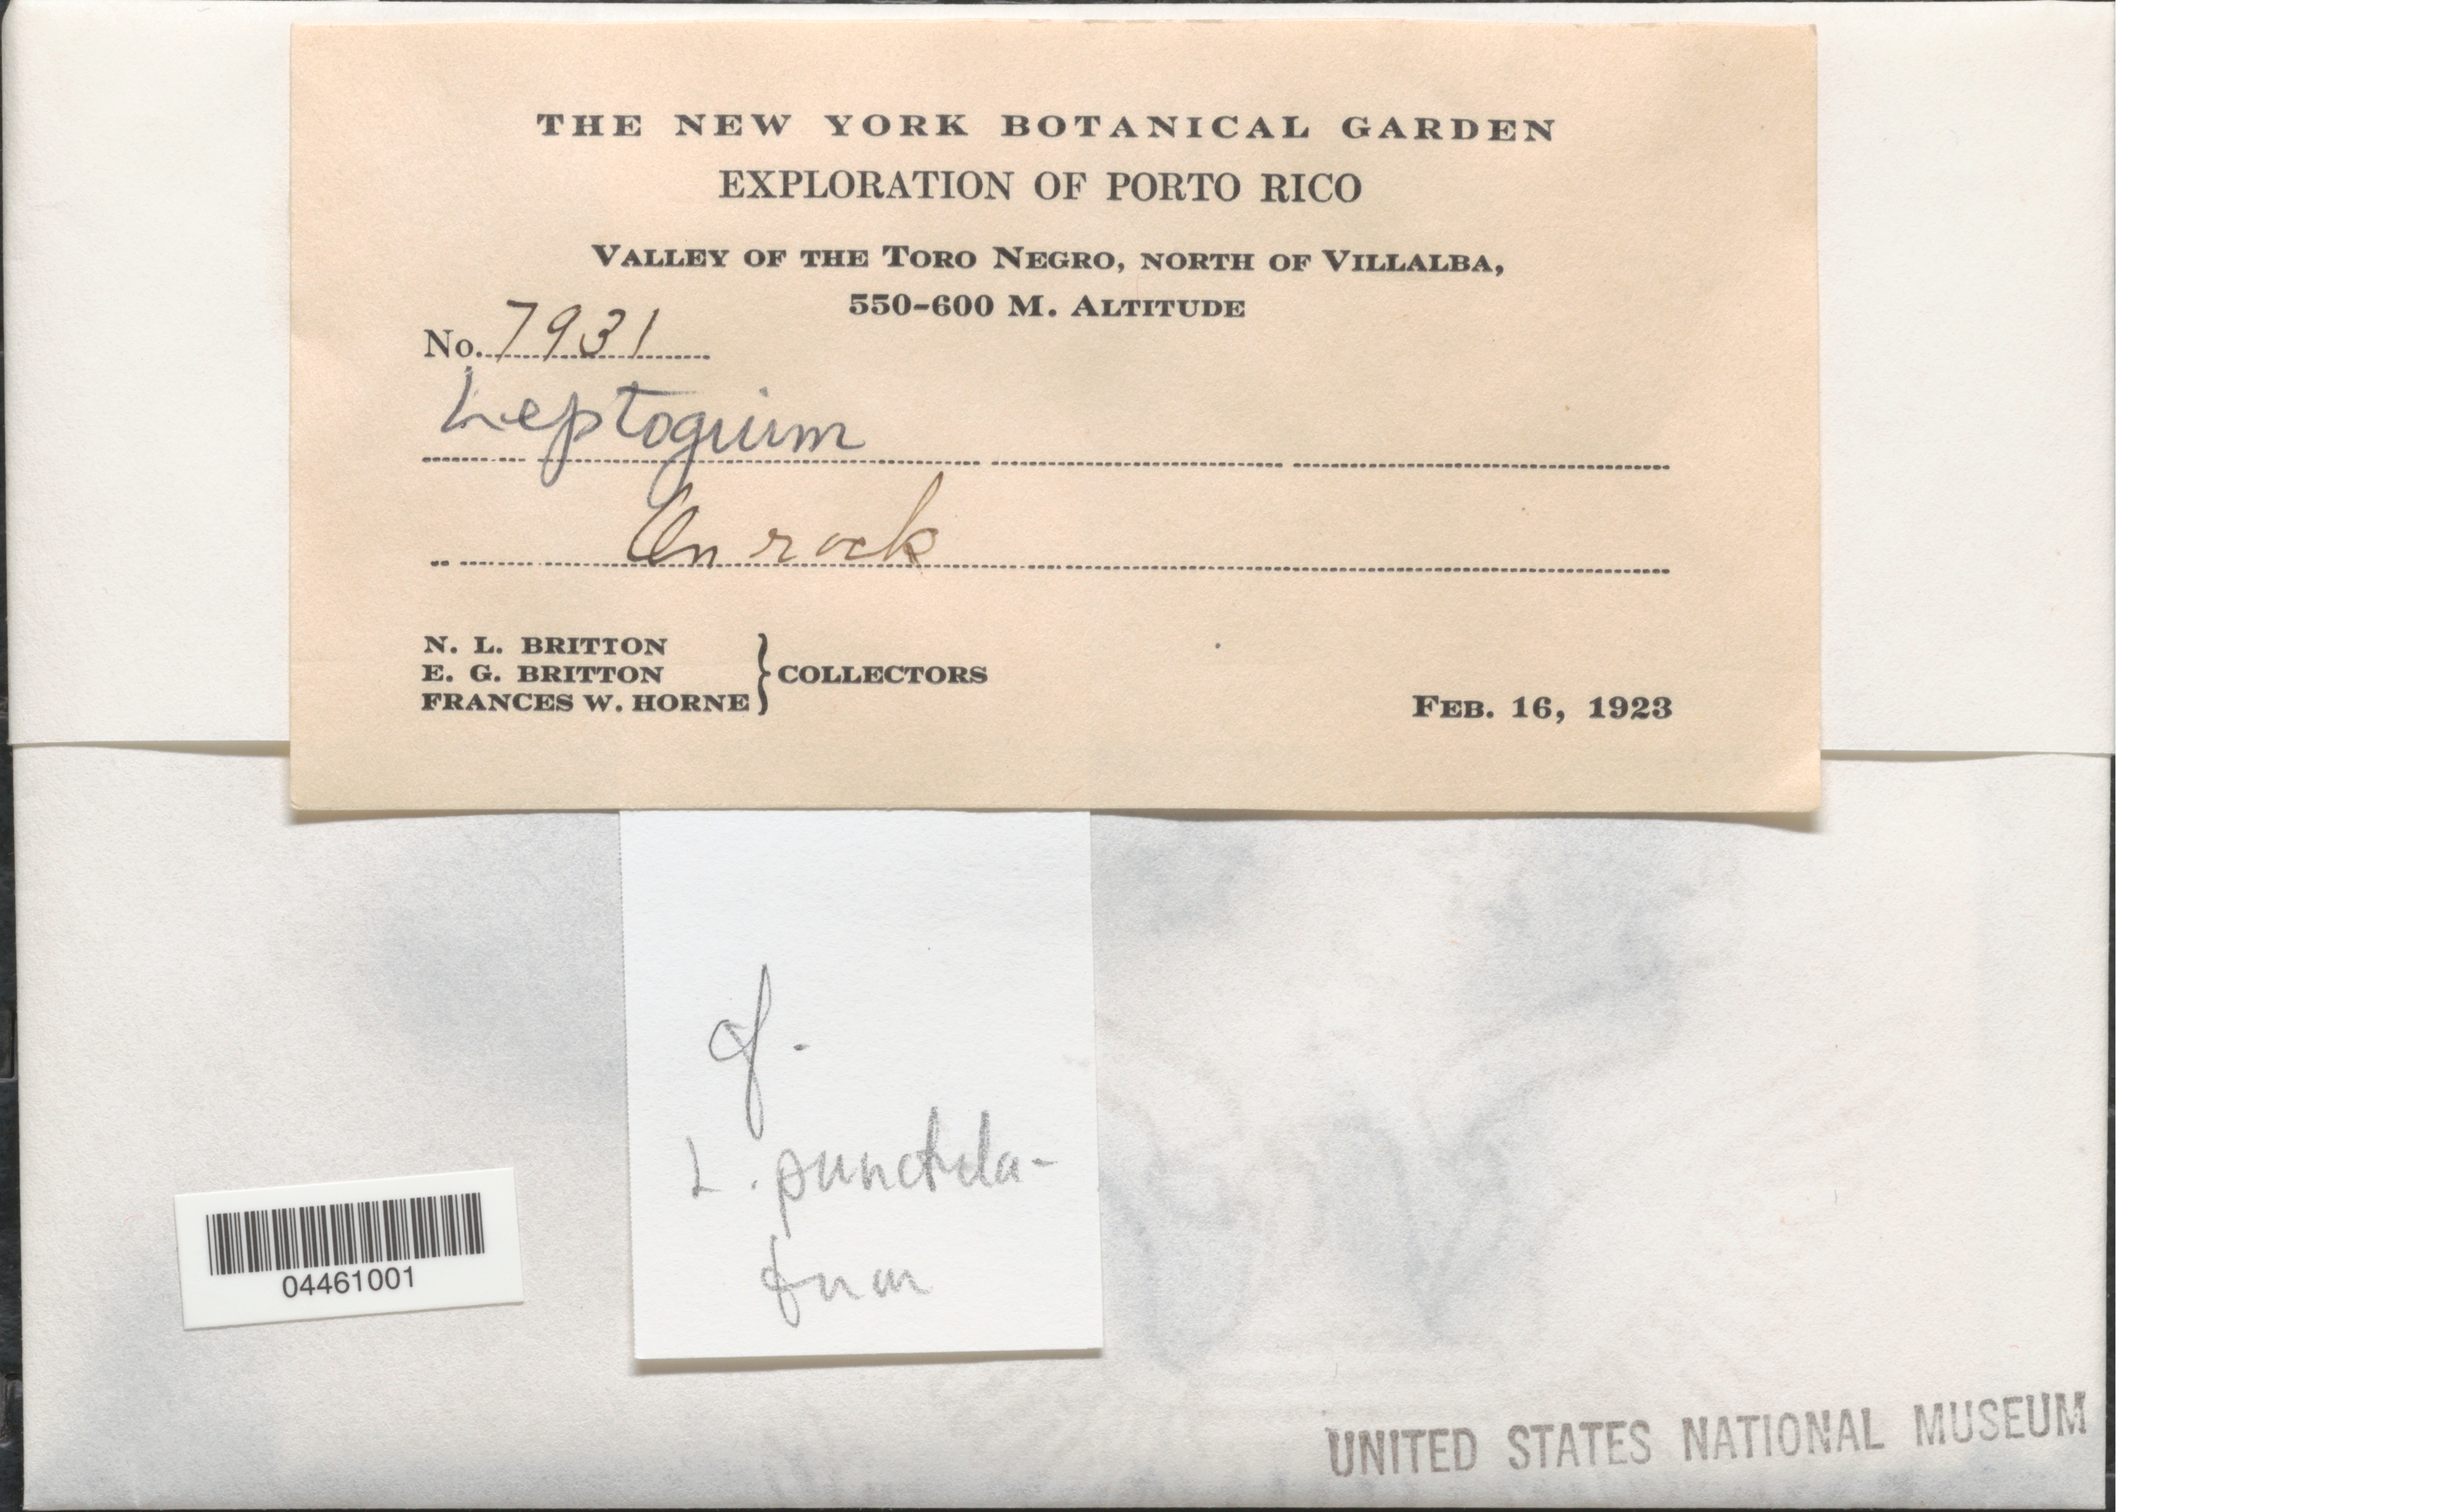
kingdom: Fungi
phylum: Ascomycota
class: Lecanoromycetes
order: Peltigerales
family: Collemataceae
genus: Leptogium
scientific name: Leptogium sp.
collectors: Mrs. N. L. Britton, E. G. Britton & F. W. Horne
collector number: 7931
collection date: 1923-02-16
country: Puerto Rico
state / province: Villalba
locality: Exploration of Porto Rico. Valley of the Toro Negro, north of Villalba.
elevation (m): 550